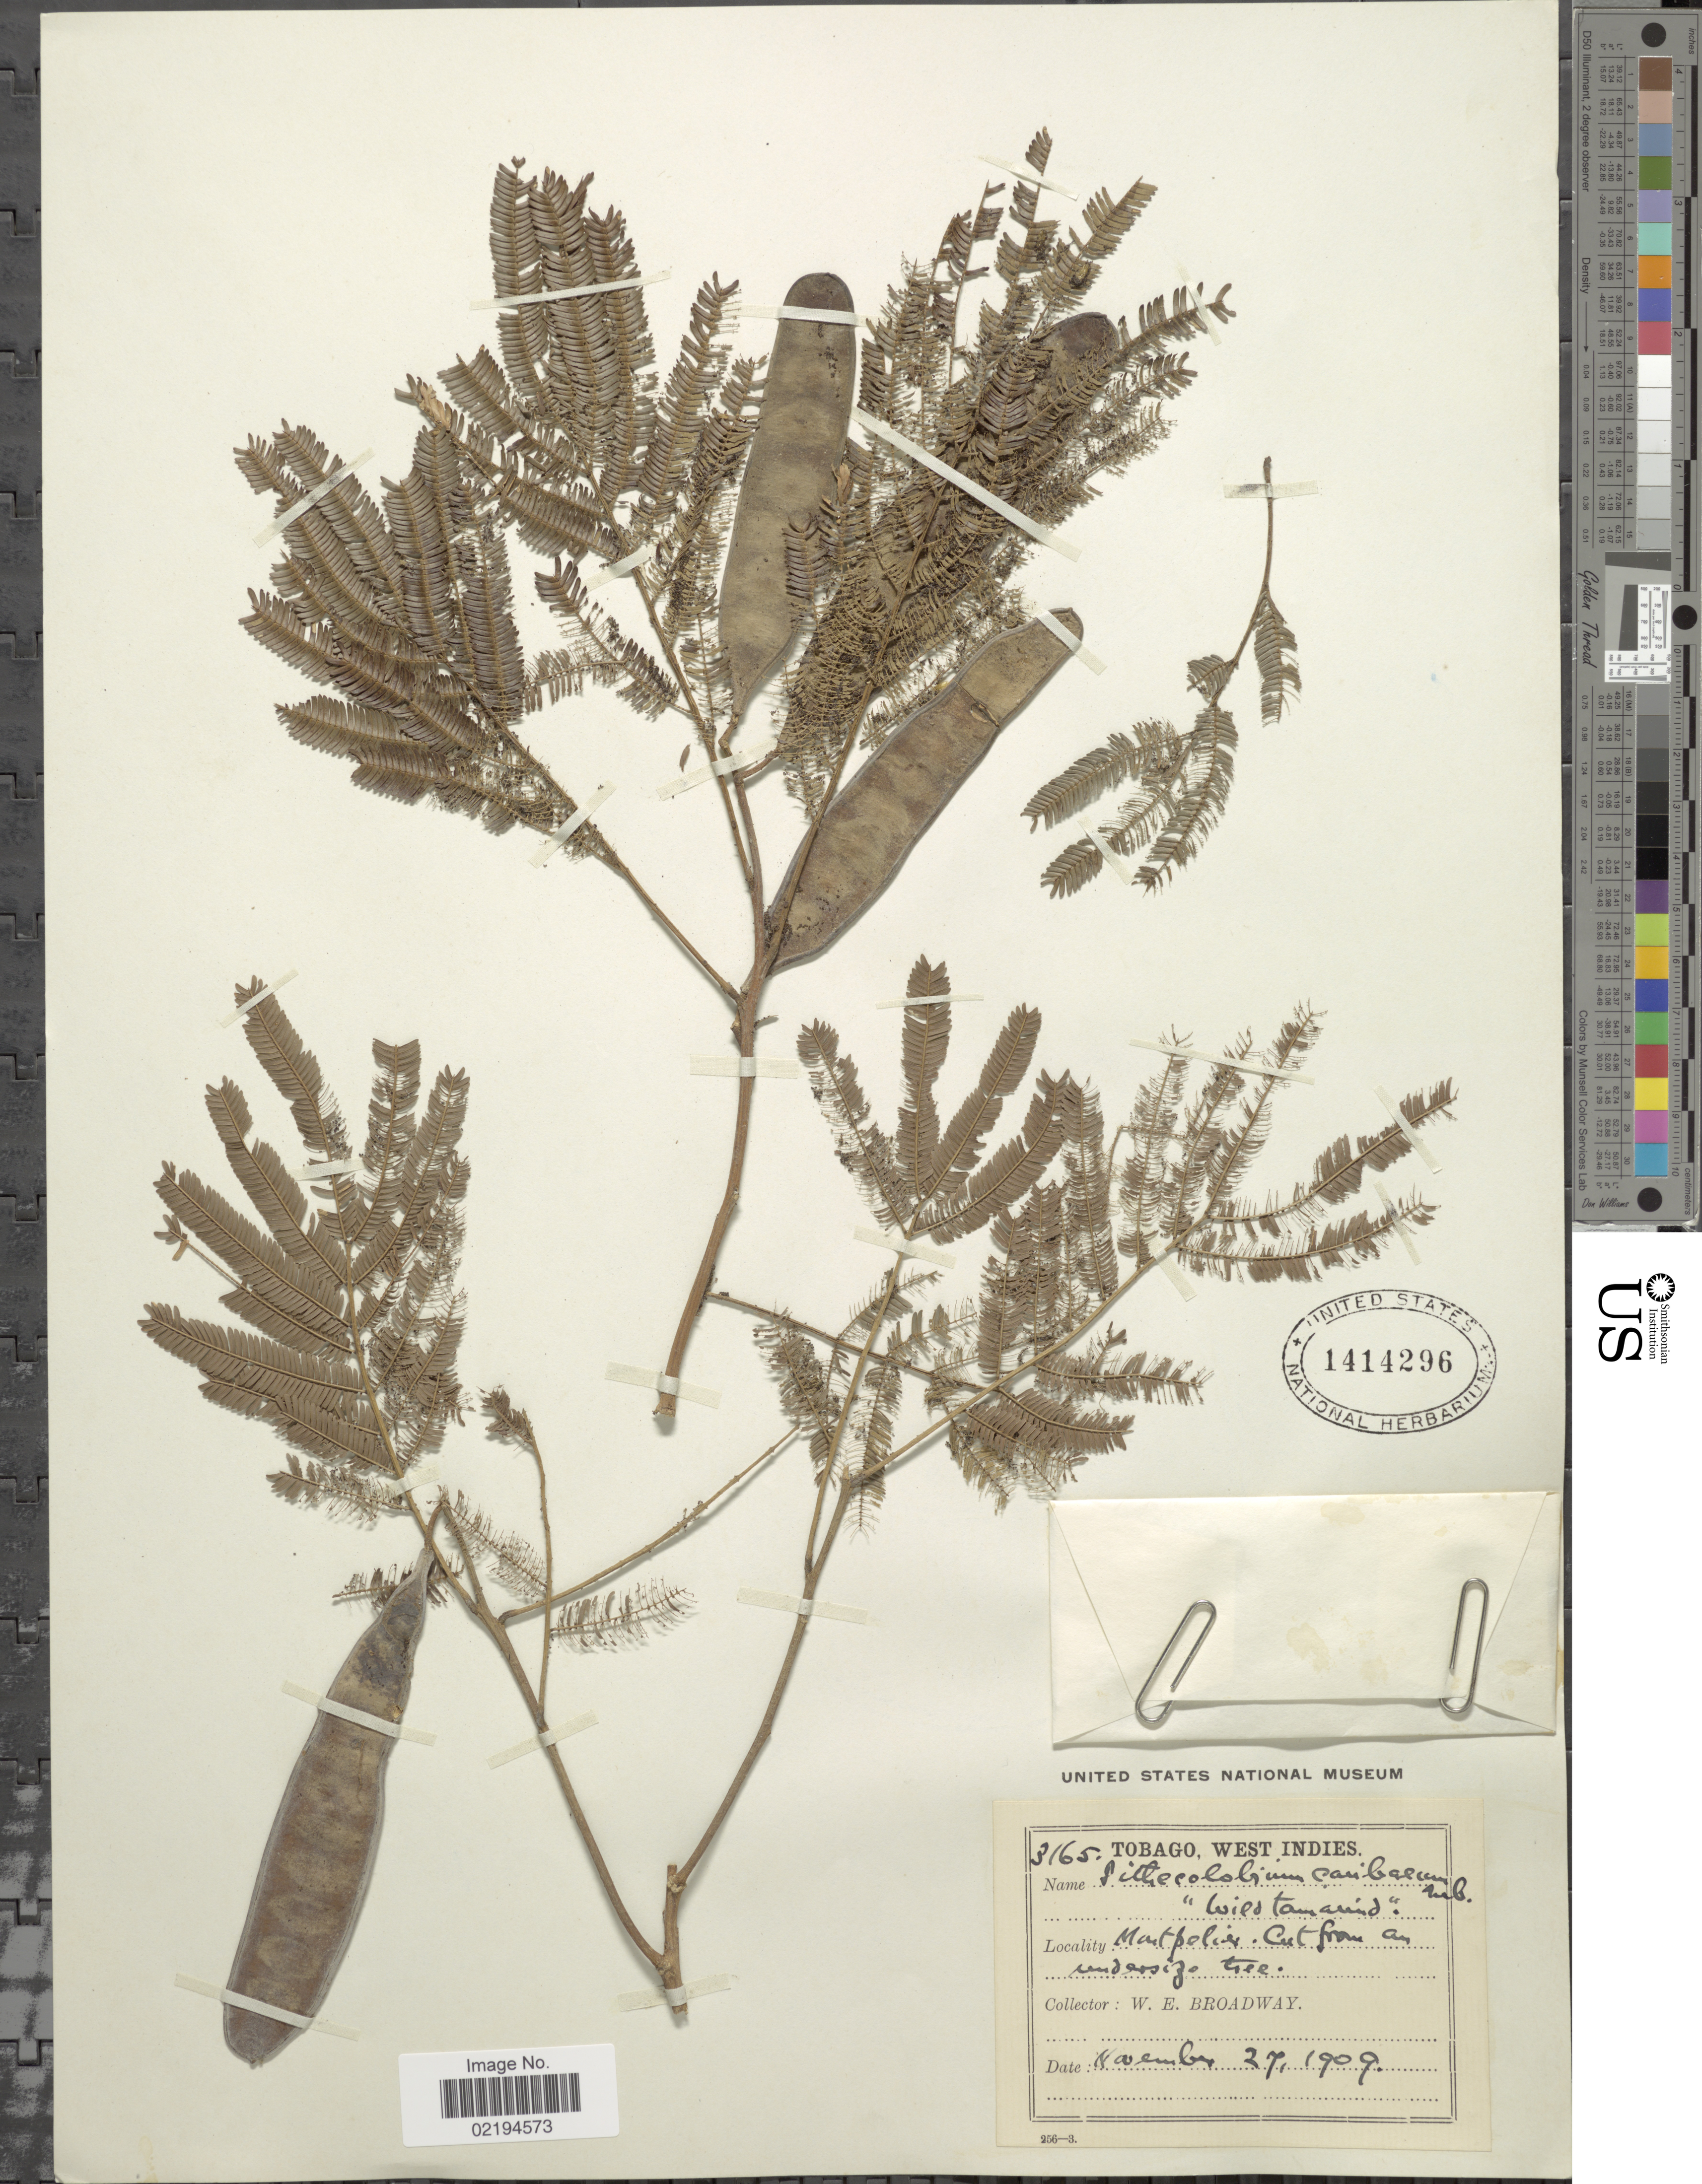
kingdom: Plantae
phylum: Tracheophyta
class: Magnoliopsida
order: Fabales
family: Fabaceae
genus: Pseudalbizzia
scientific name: Pseudalbizzia niopoides var. niopoides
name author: (Spruce ex Benth.) Koenen & Duno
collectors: W. E. Broadway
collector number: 3165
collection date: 1909-11-27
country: Trinidad and Tobago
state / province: Tobago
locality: Montpelier , cut from an undersize tree.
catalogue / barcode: US 1414296